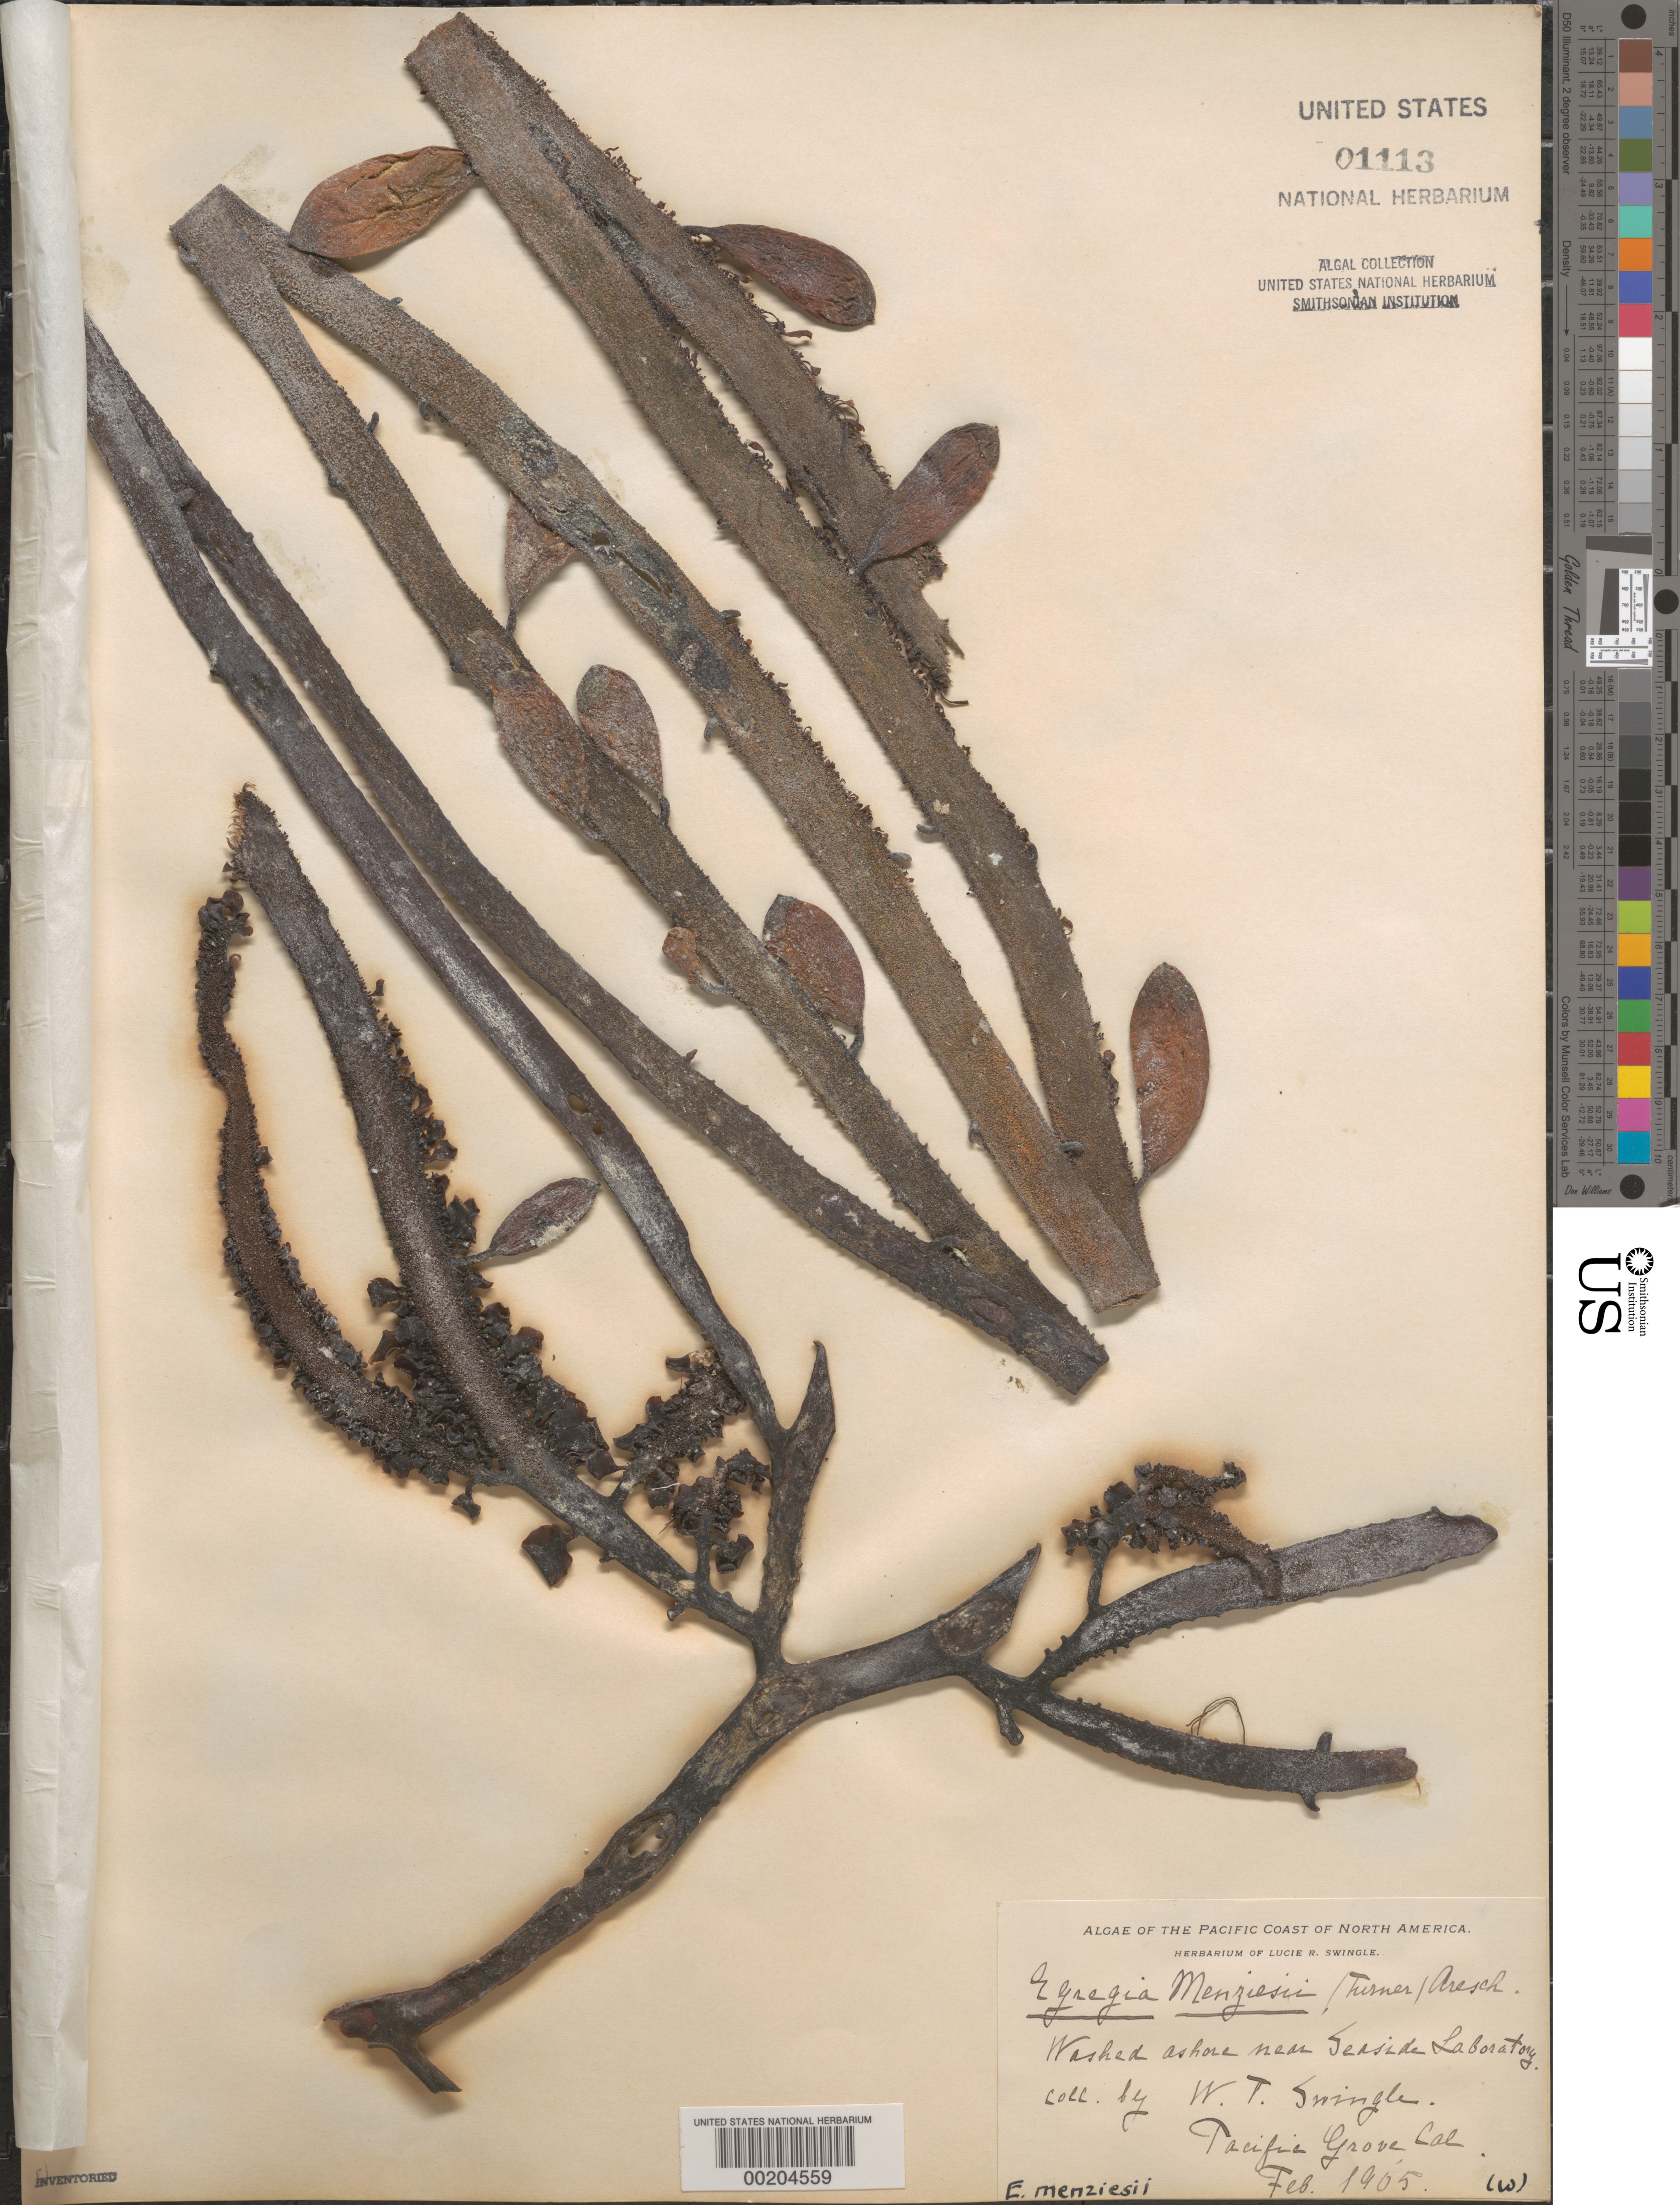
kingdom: Chromista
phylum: Ochrophyta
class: Phaeophyceae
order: Laminariales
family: Lessoniaceae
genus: Egregia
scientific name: Egregia menziesii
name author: (Turner) Aresch.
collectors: W. T. Swingle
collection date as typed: Feb 1905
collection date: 1905-02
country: United States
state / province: California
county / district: Monterey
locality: Pacific Grove, near seaside laboratory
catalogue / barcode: US 1113